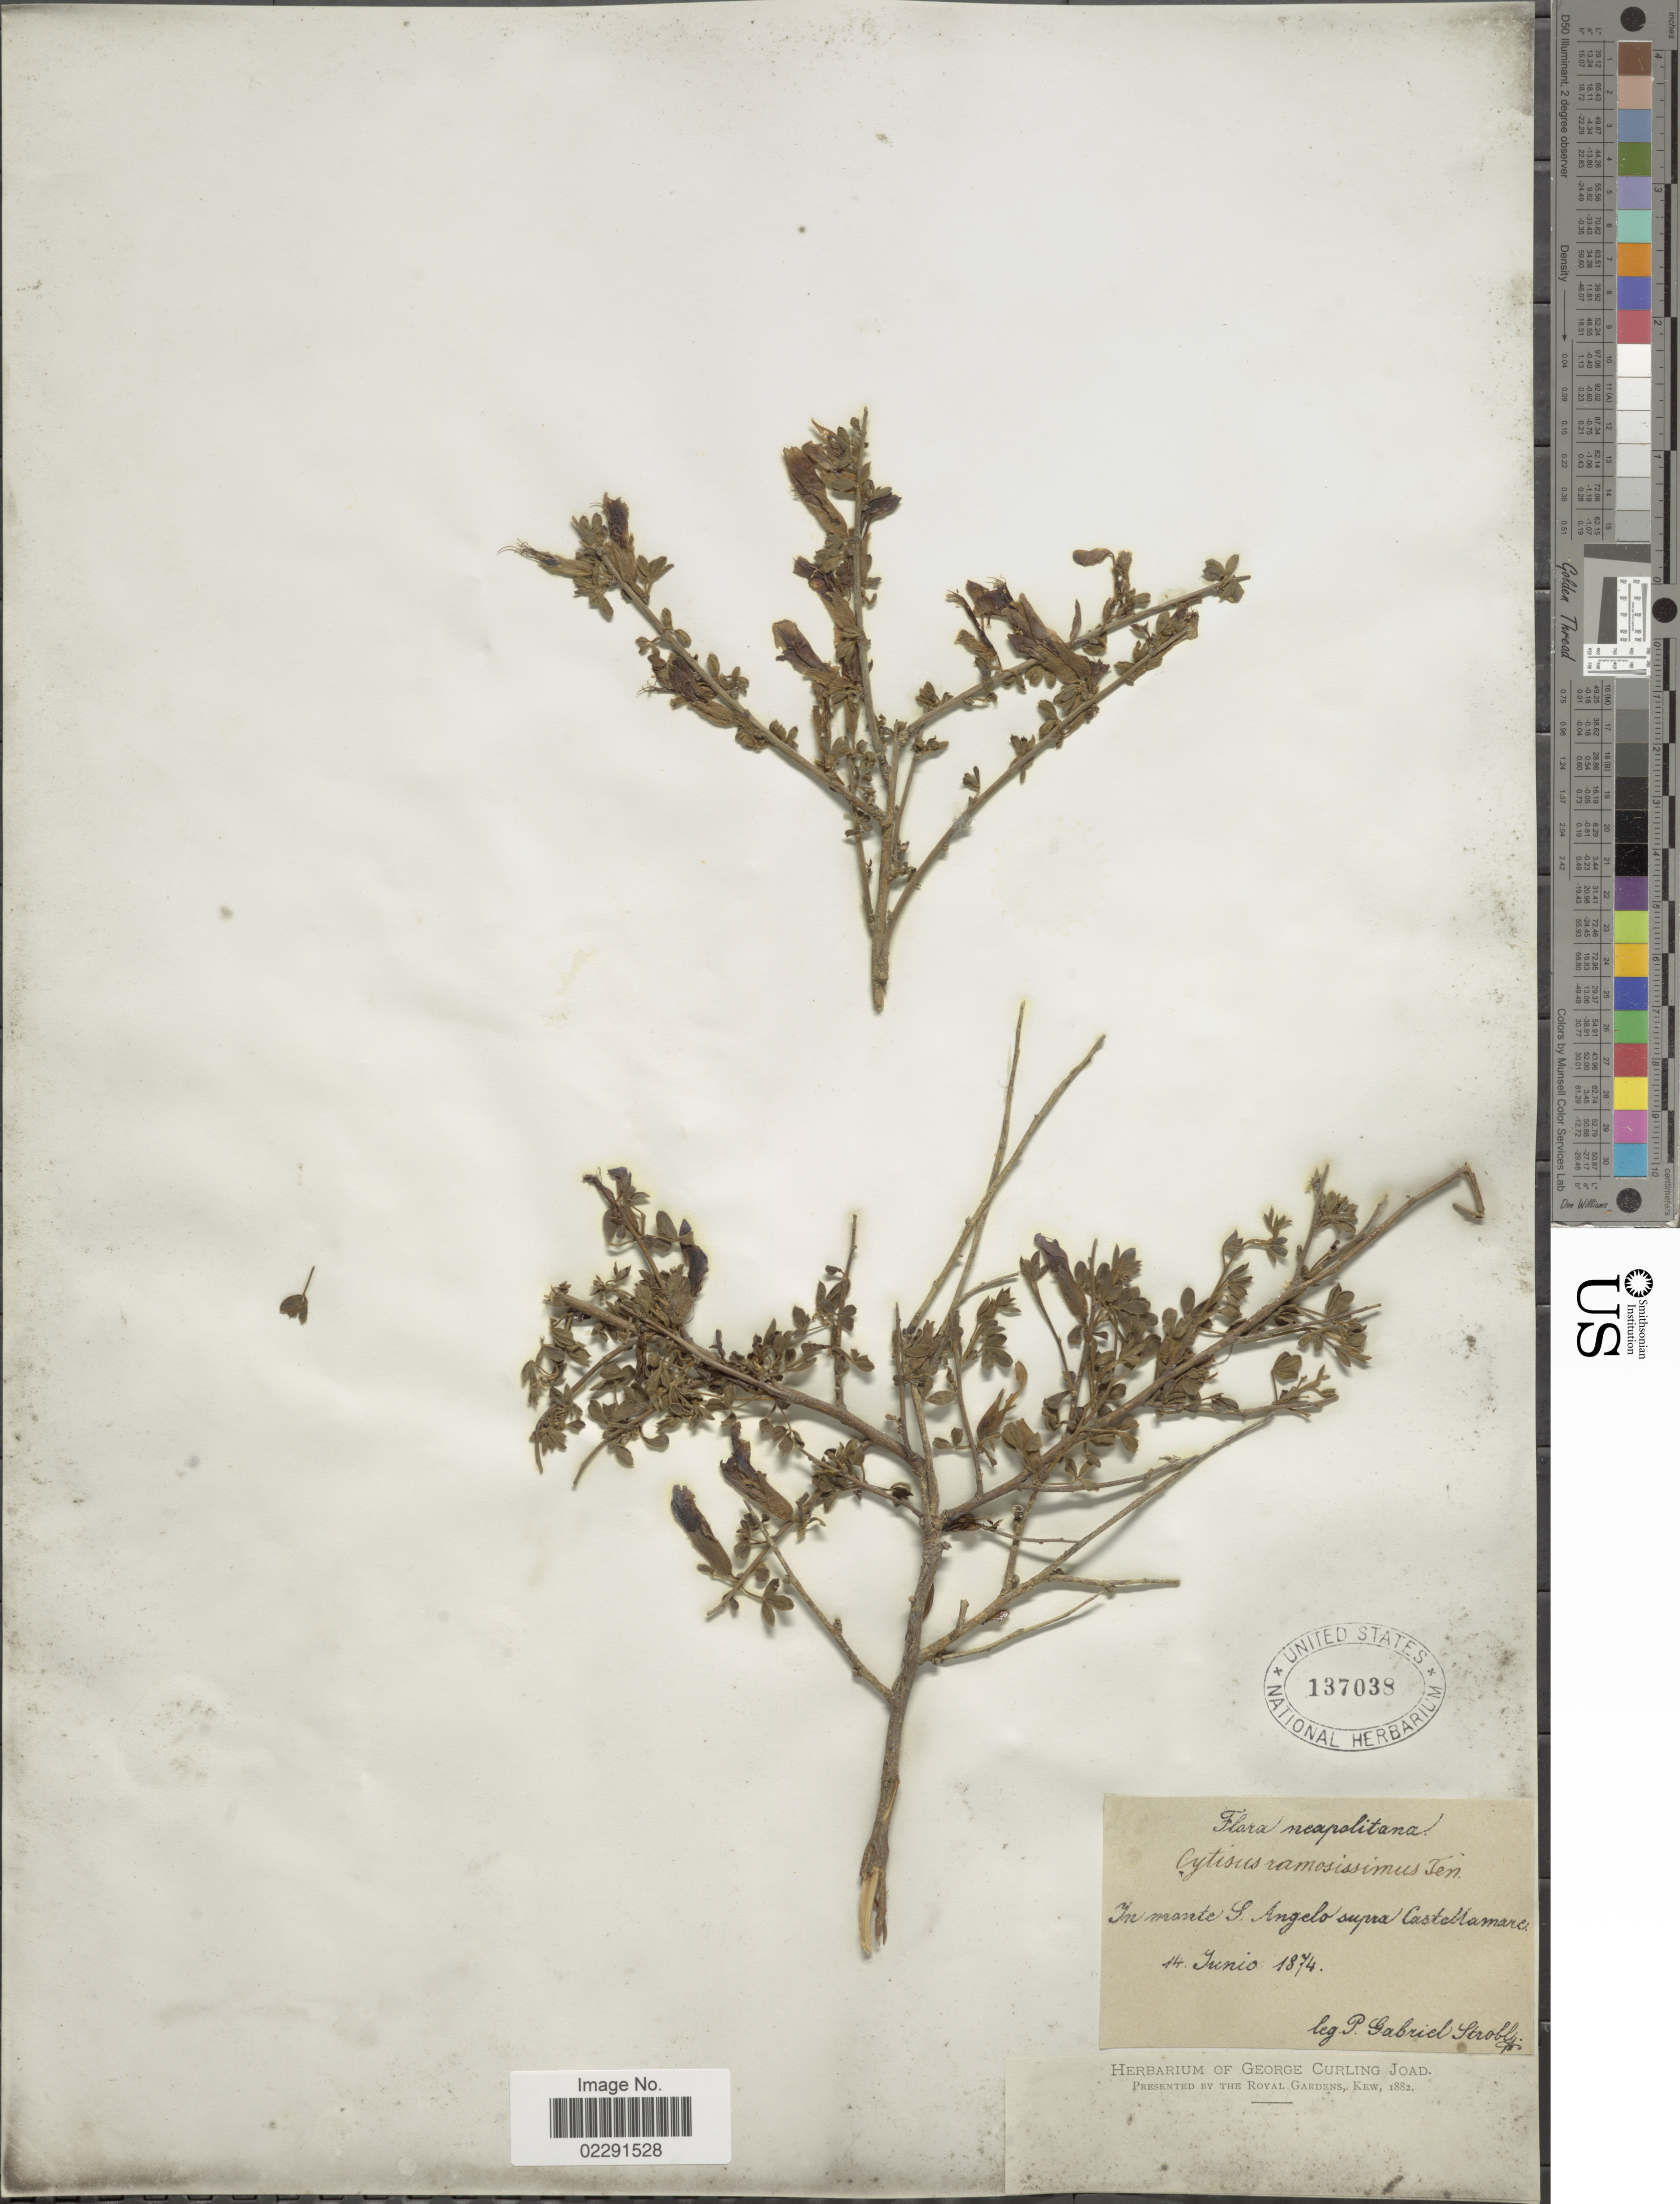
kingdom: Plantae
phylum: Tracheophyta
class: Magnoliopsida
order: Fabales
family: Fabaceae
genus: Cytisus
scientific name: Cytisus spinescens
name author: Sieber ex Spreng.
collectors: P. G. Strobl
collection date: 1874-06-14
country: Italy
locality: Neapolitana, in monte S. Angelosupra Castellamare. [interpreted]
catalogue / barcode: US 137038